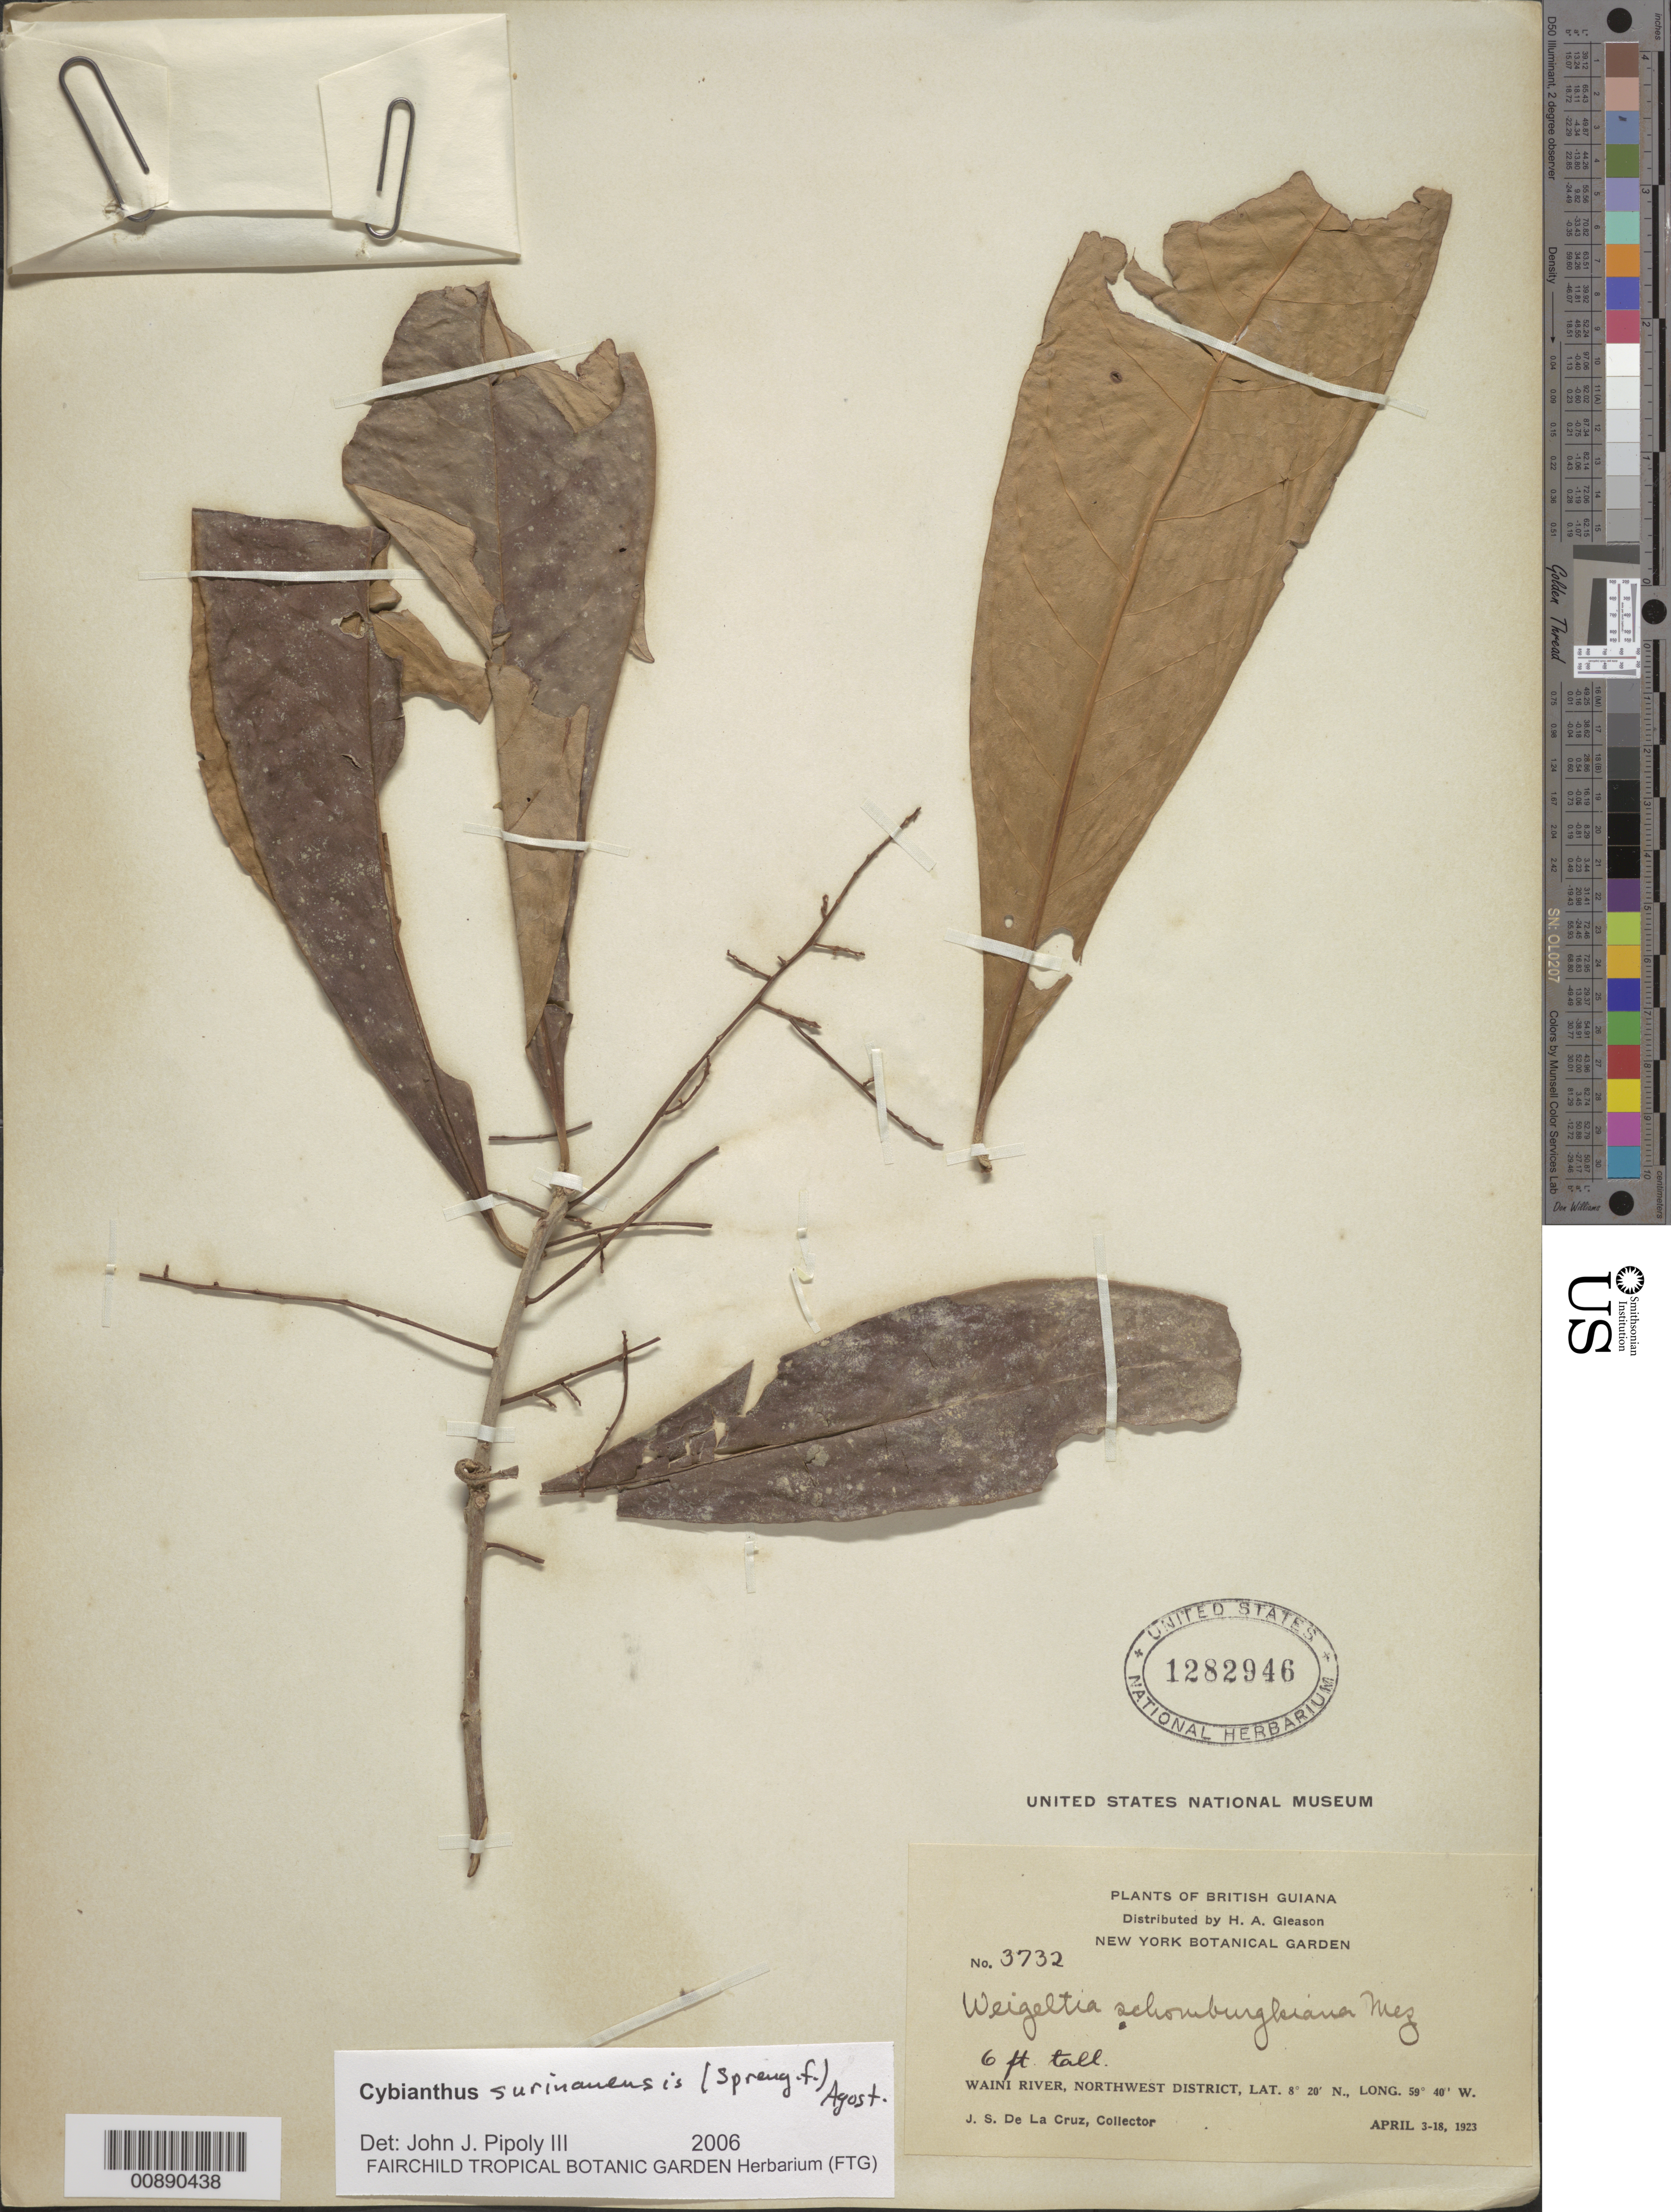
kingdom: Plantae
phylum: Tracheophyta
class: Magnoliopsida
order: Ericales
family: Primulaceae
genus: Cybianthus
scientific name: Cybianthus surinamensis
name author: (Spreng.) G. Agostini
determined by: Pipoly, J. J., III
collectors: J. S. de la Cruz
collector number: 3732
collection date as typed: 3-Apr-23 to 18-Apr-23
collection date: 1923-04-03/1923-04-18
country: Guyana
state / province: Barima-Waini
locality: Waini R., NW District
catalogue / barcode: US 1282946